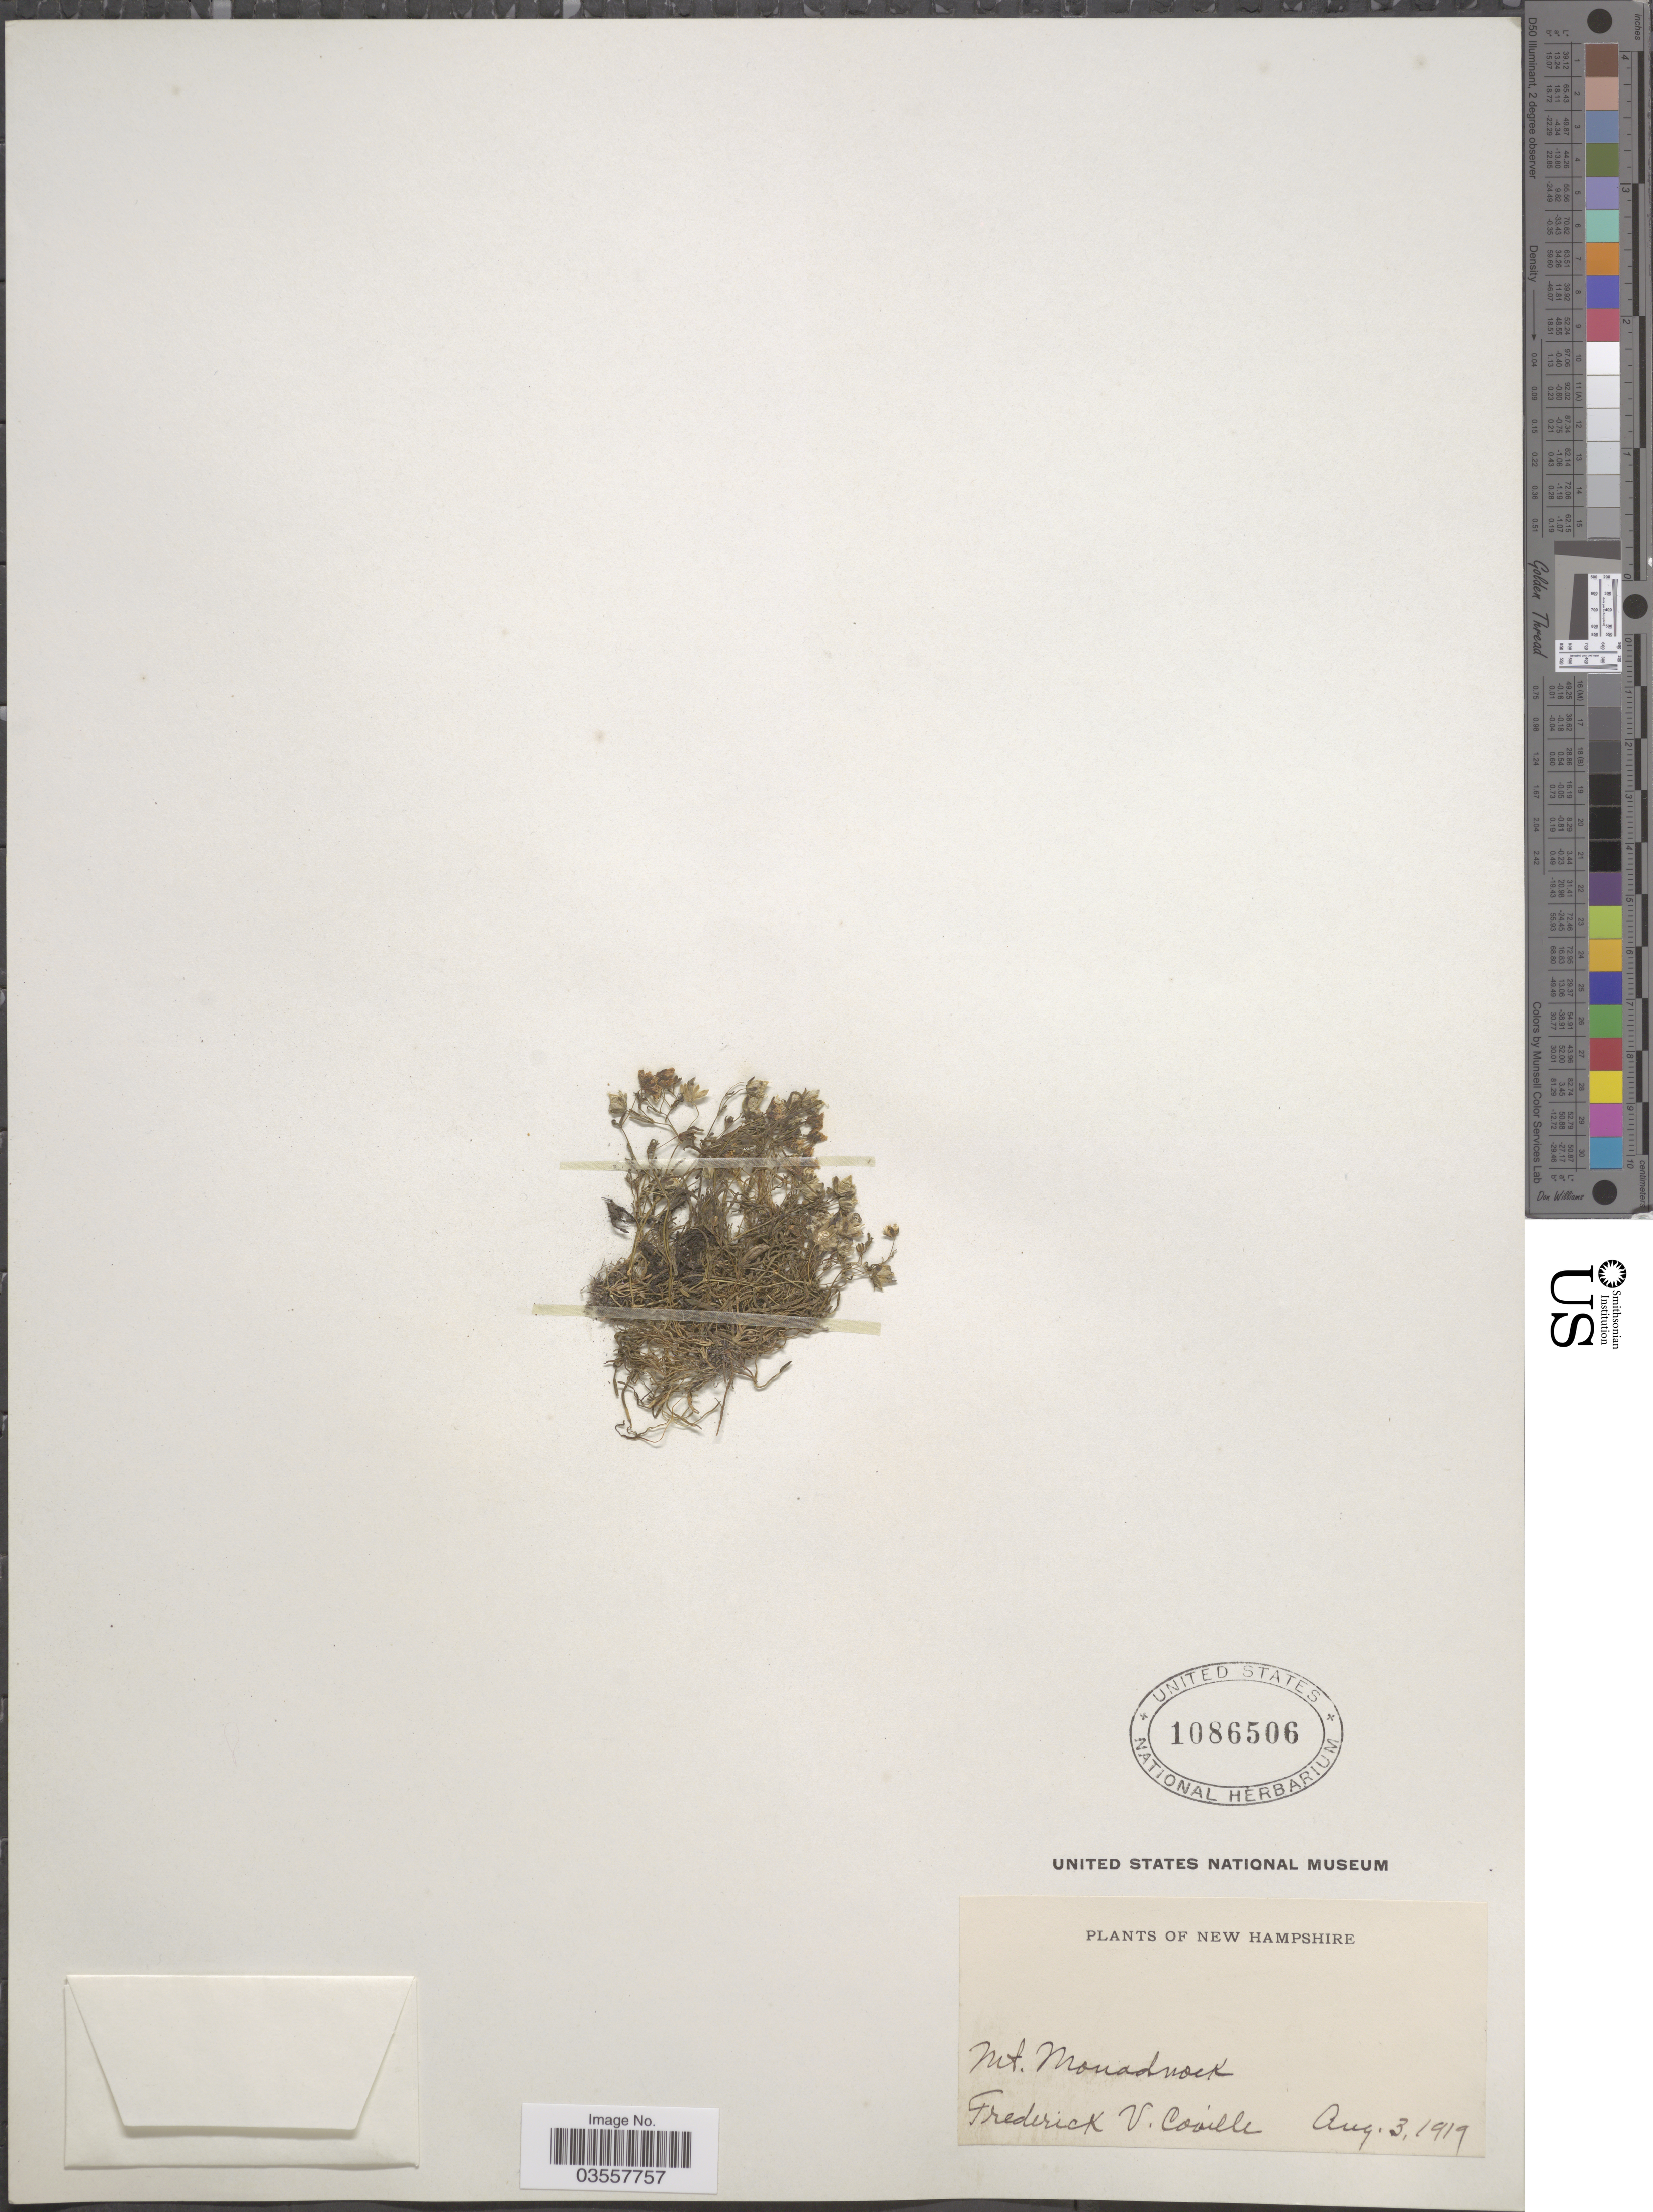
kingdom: Plantae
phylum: Tracheophyta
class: Magnoliopsida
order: Caryophyllales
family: Caryophyllaceae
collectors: F. V. Coville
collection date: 1919-08-03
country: United States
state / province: New Hampshire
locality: Mt. Monadnock.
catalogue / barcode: US 1086506